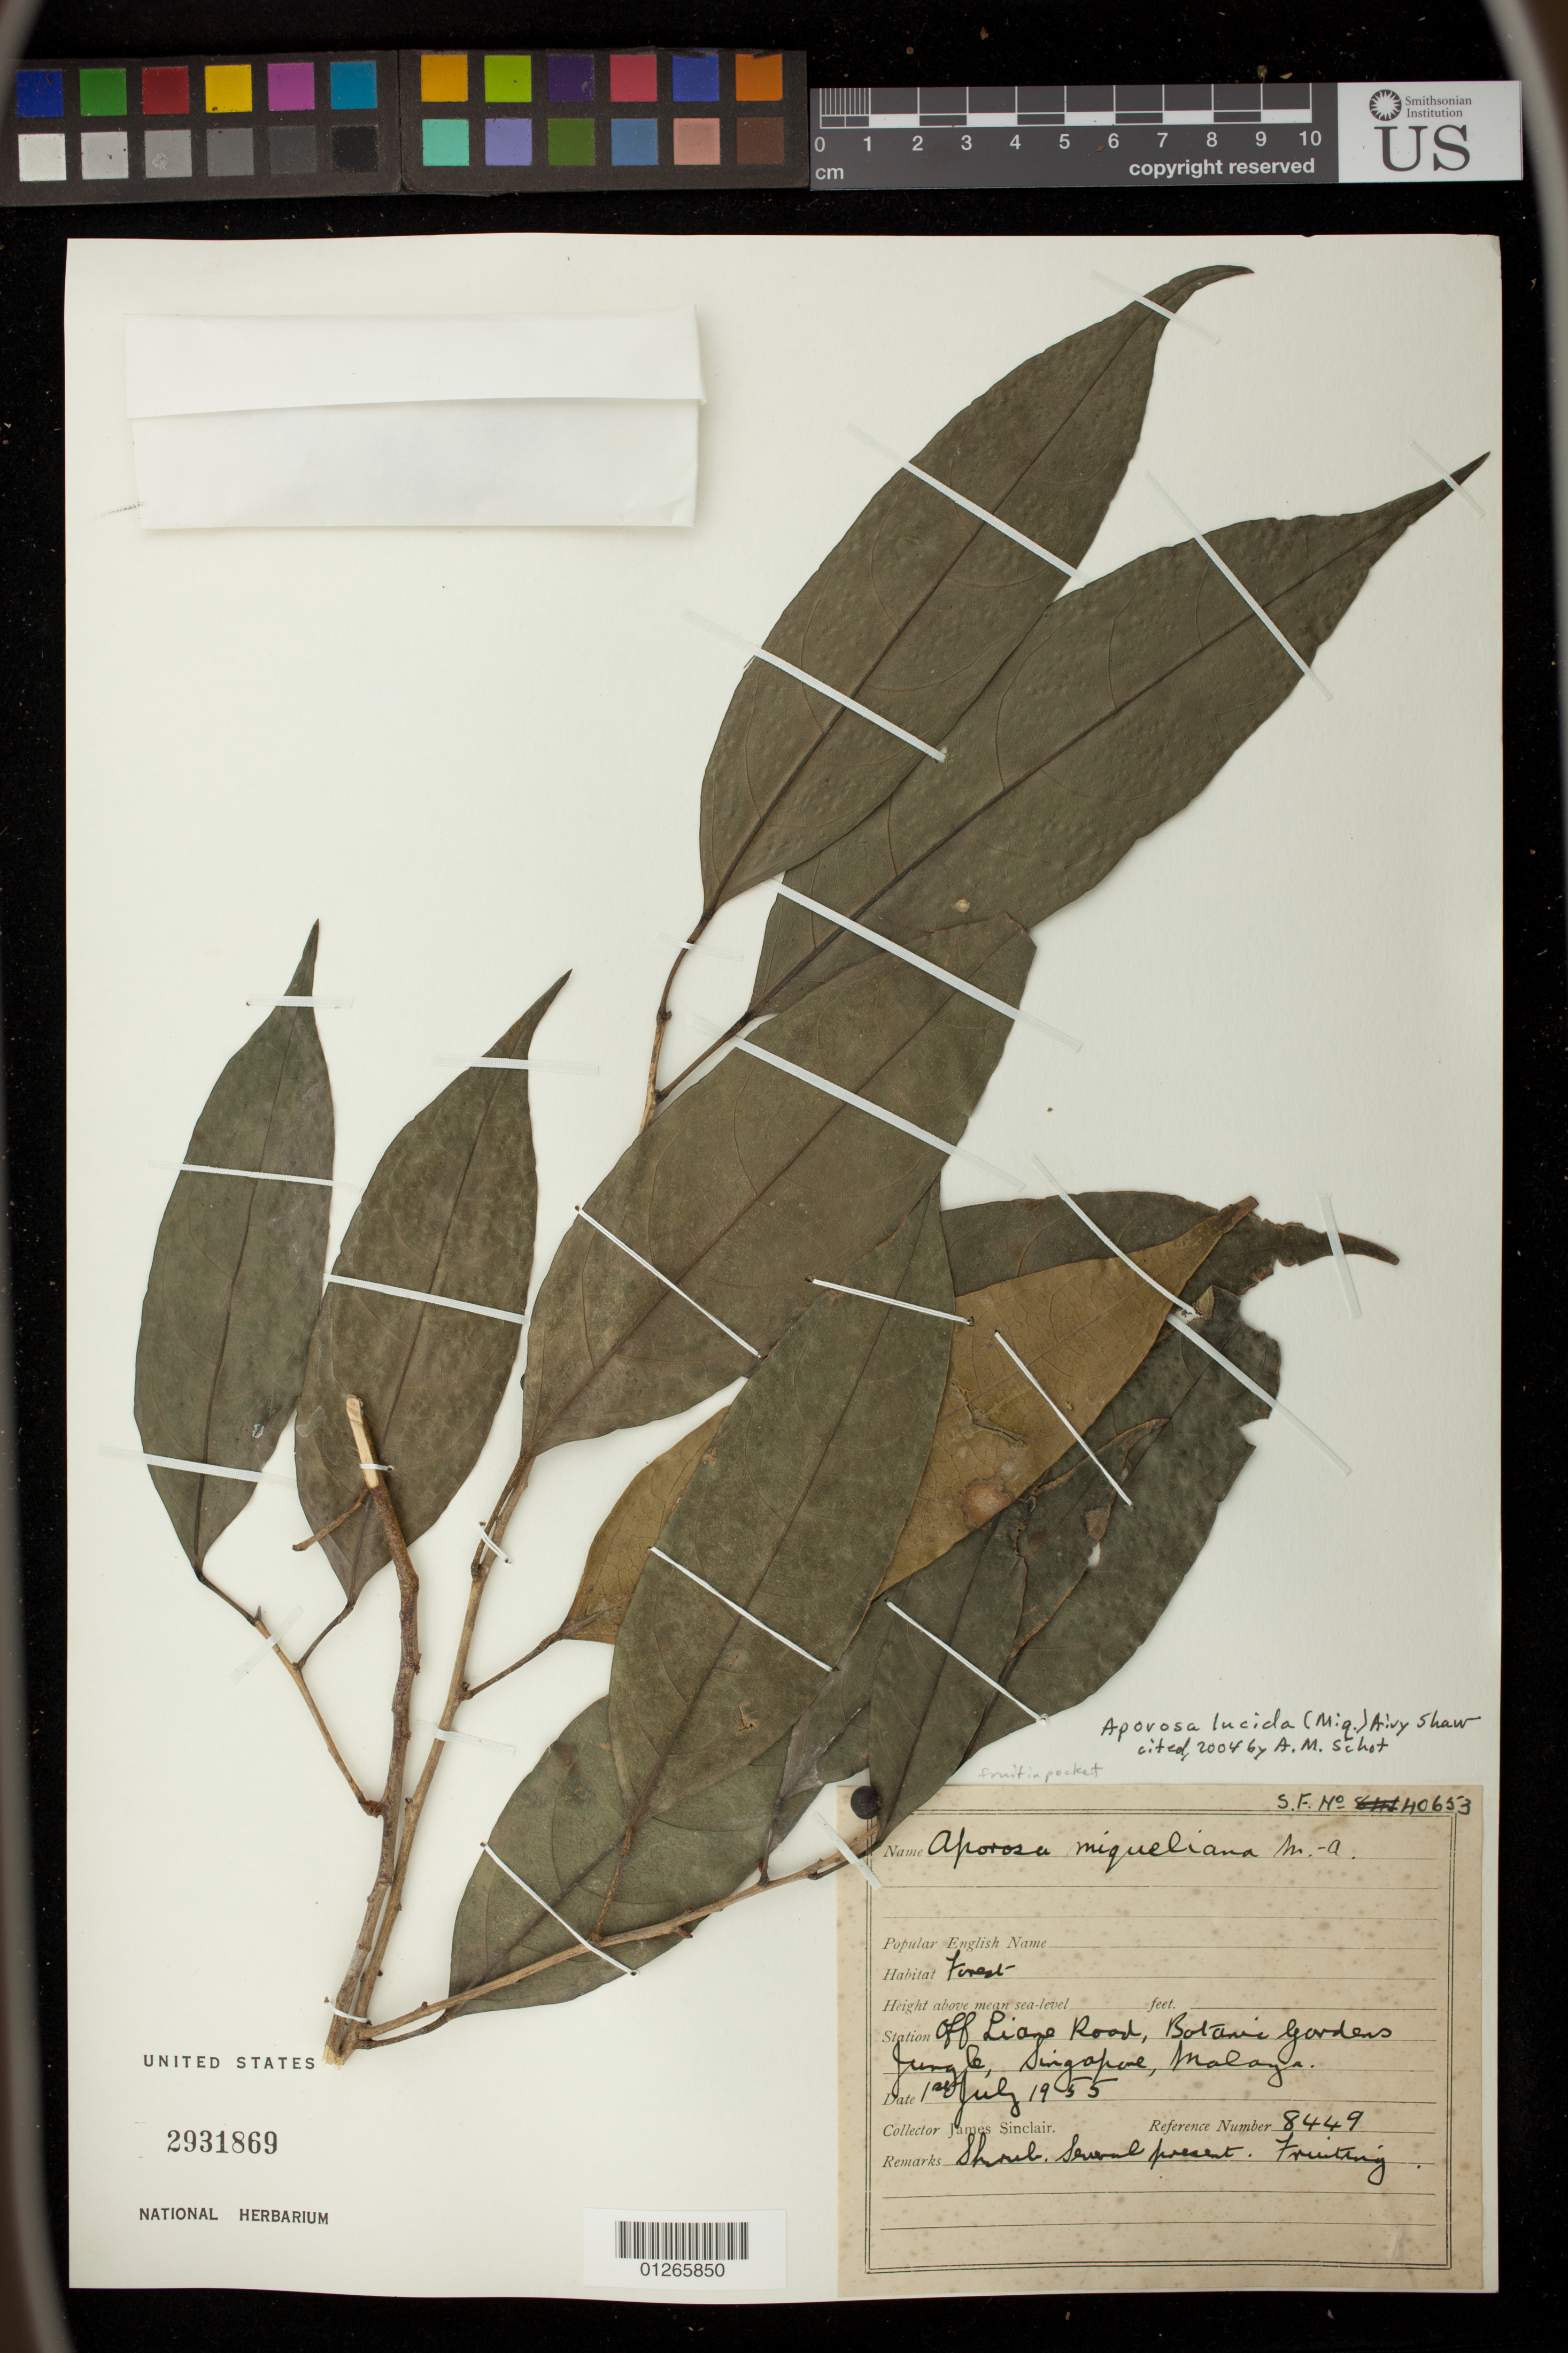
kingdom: Plantae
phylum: Tracheophyta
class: Magnoliopsida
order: Malpighiales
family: Phyllanthaceae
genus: Aporosa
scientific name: Aporosa lucida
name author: (Miq.) Airy Shaw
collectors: J. Sinclair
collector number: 8449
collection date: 1955-07-01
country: Singapore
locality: Off Liane Road, Botanic Gardens Jungle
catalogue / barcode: US 2931869